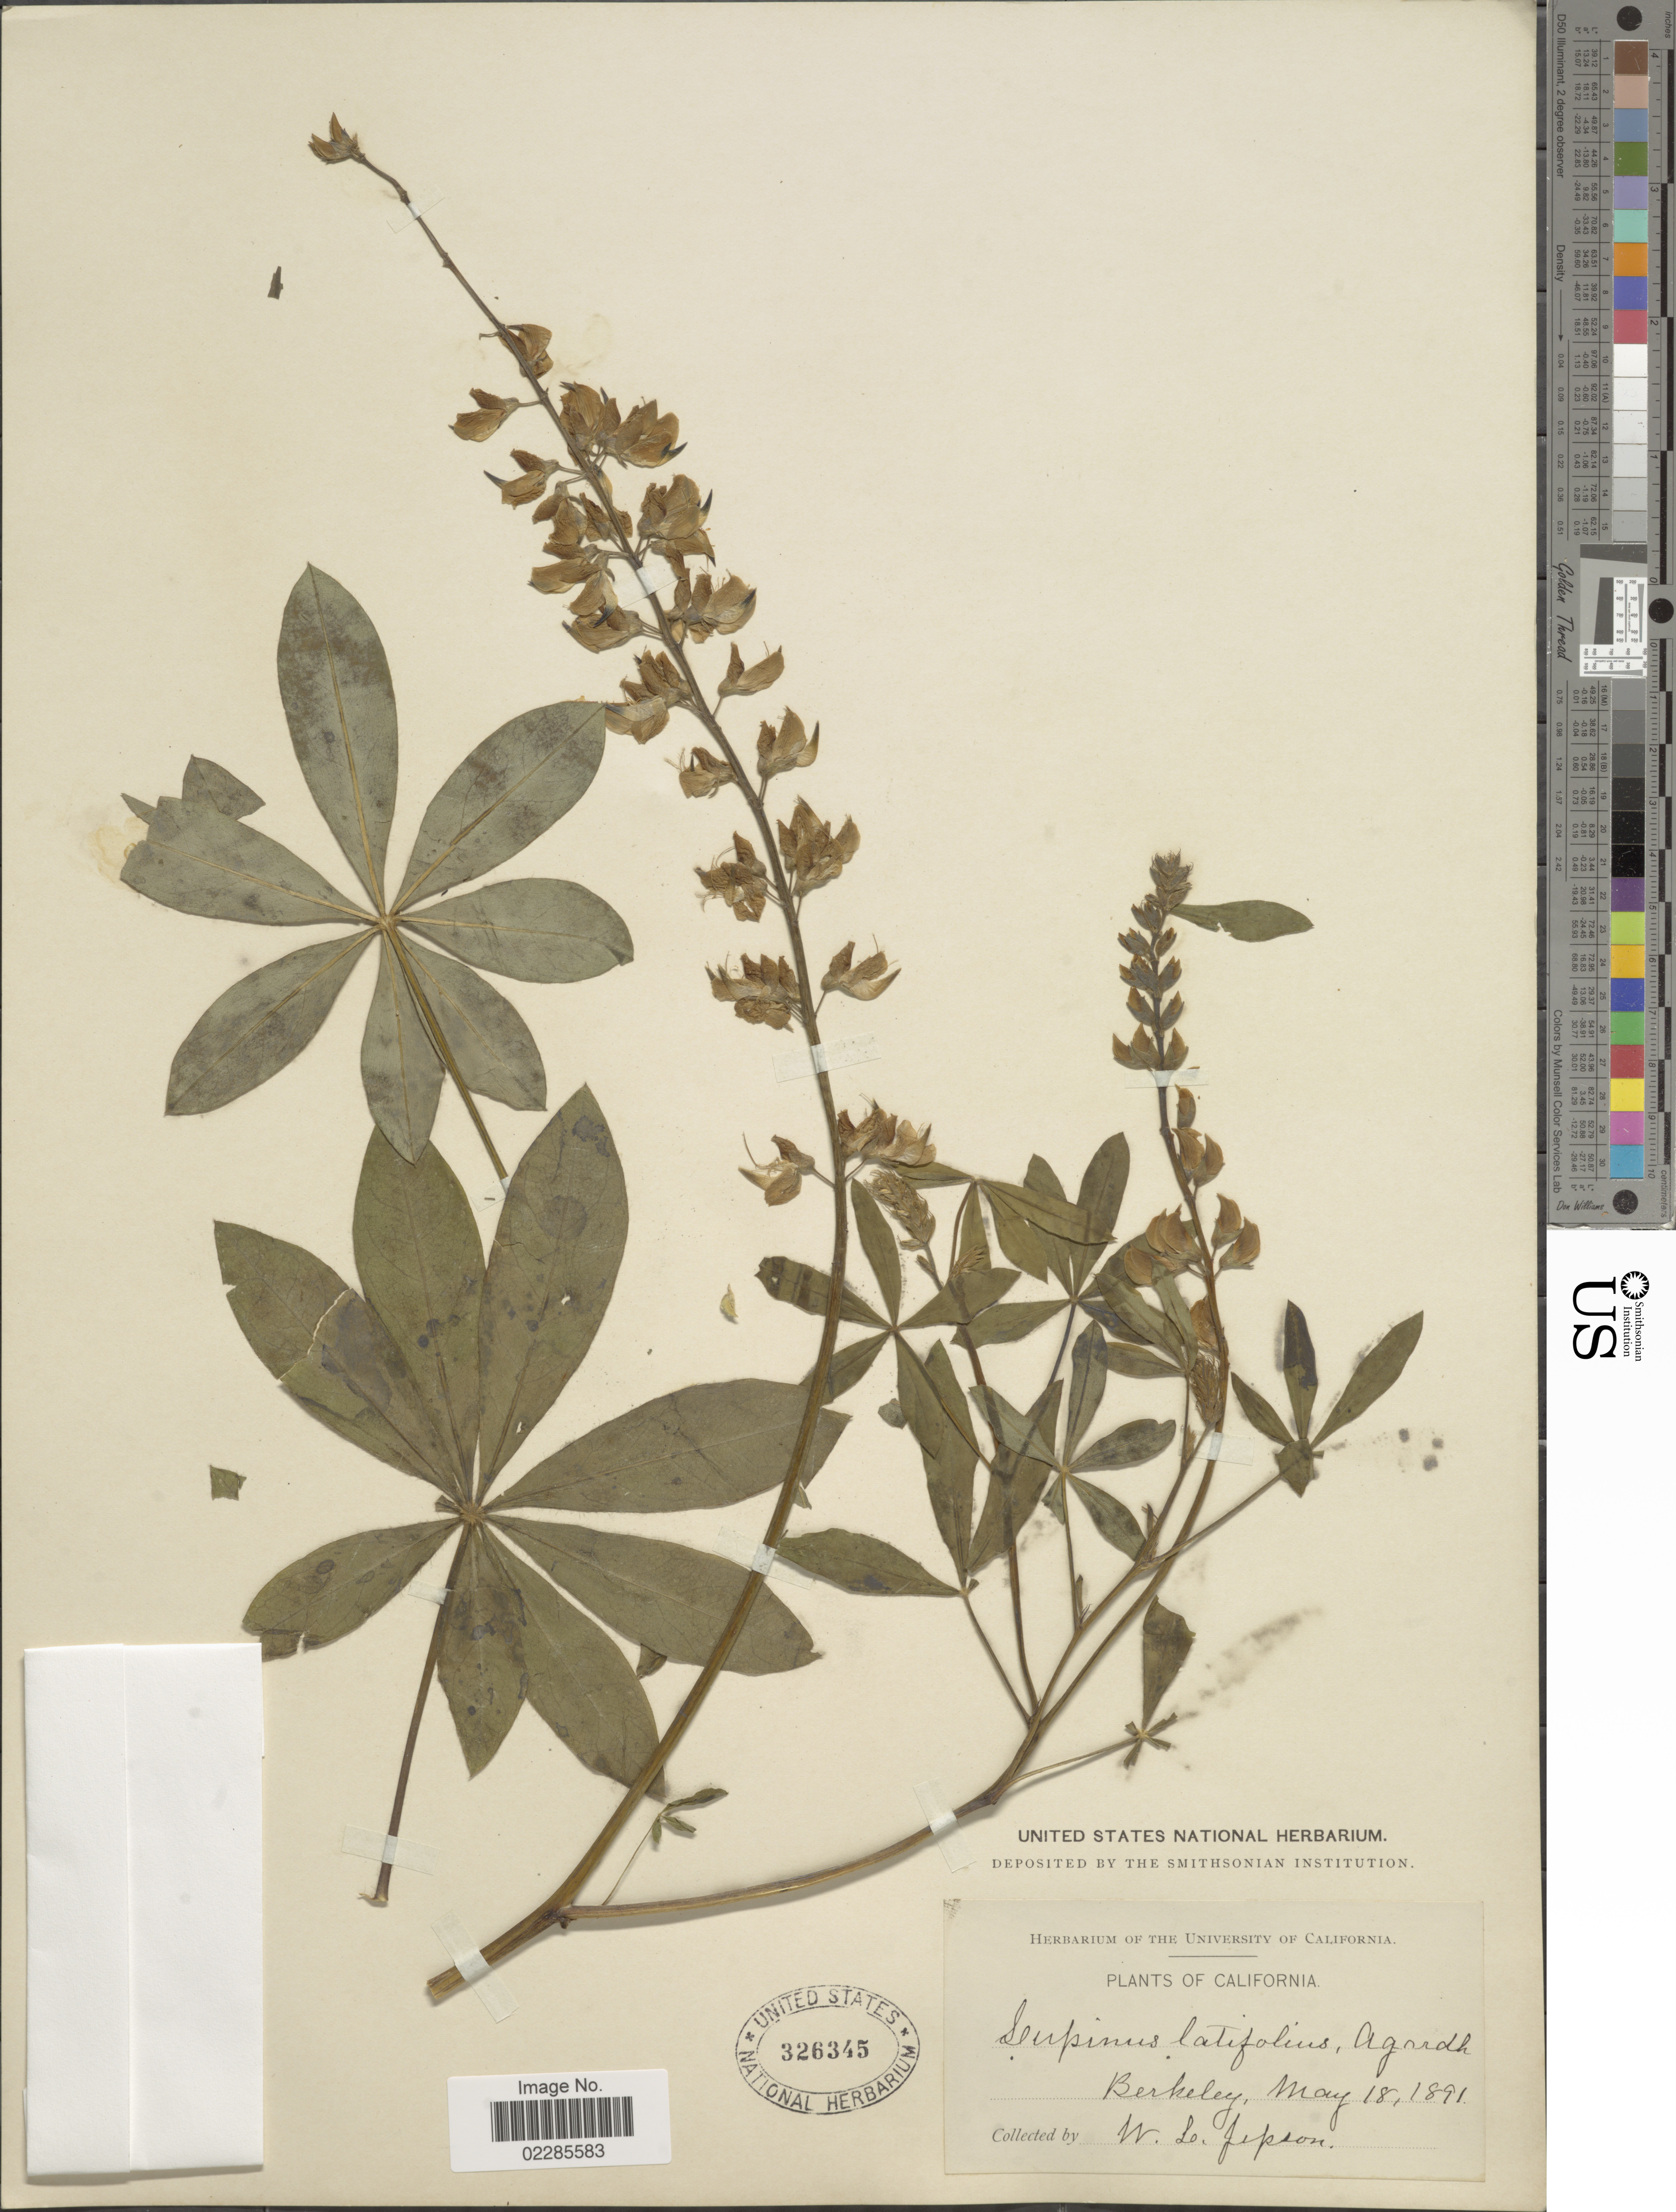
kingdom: Plantae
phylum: Tracheophyta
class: Magnoliopsida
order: Fabales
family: Fabaceae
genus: Lupinus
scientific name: Lupinus latifolius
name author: Lindl. ex J. Agardh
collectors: W. L. Jepson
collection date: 1891-05-18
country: United States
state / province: California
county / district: Alameda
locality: Berkeley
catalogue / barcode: US 326345